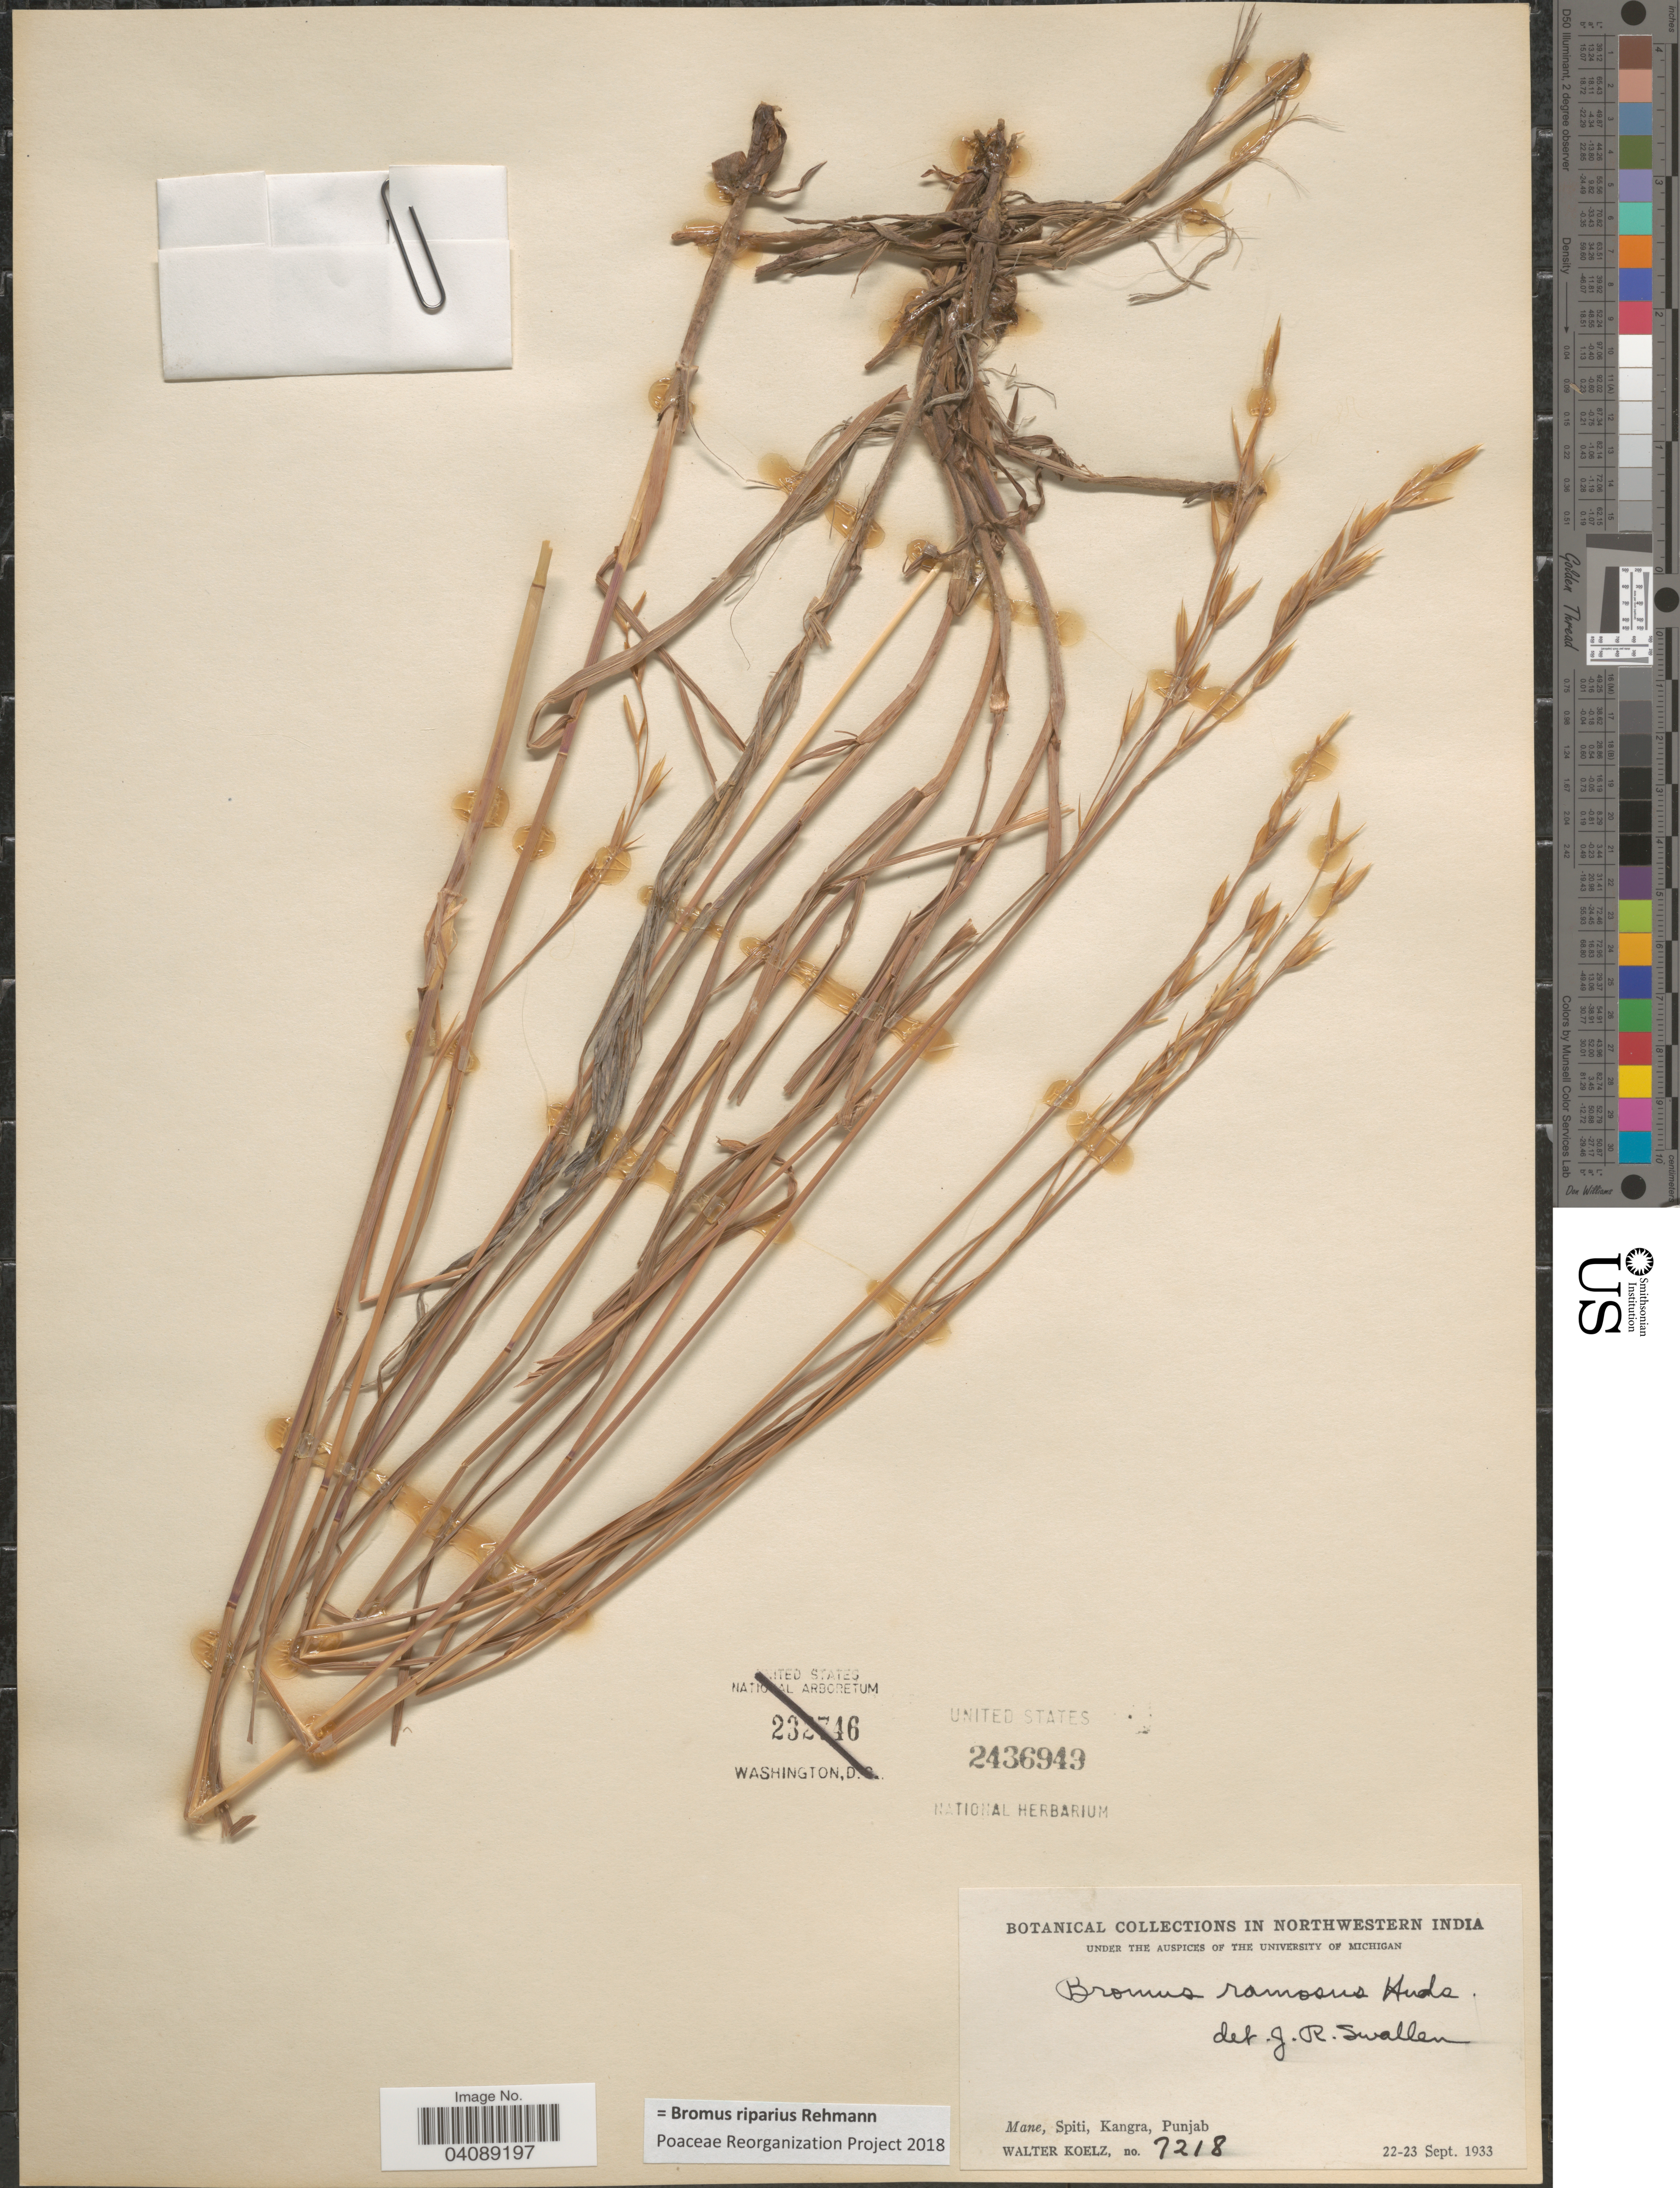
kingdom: Plantae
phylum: Tracheophyta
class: Liliopsida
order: Poales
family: Poaceae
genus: Bromus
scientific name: Bromus riparius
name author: Rehmann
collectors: W. N. Koelz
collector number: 7218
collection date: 1933-09-22/1933-09-23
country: India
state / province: Punjab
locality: In Northwestern India. Mane, Spiti, Kangra.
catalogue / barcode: US 2436949